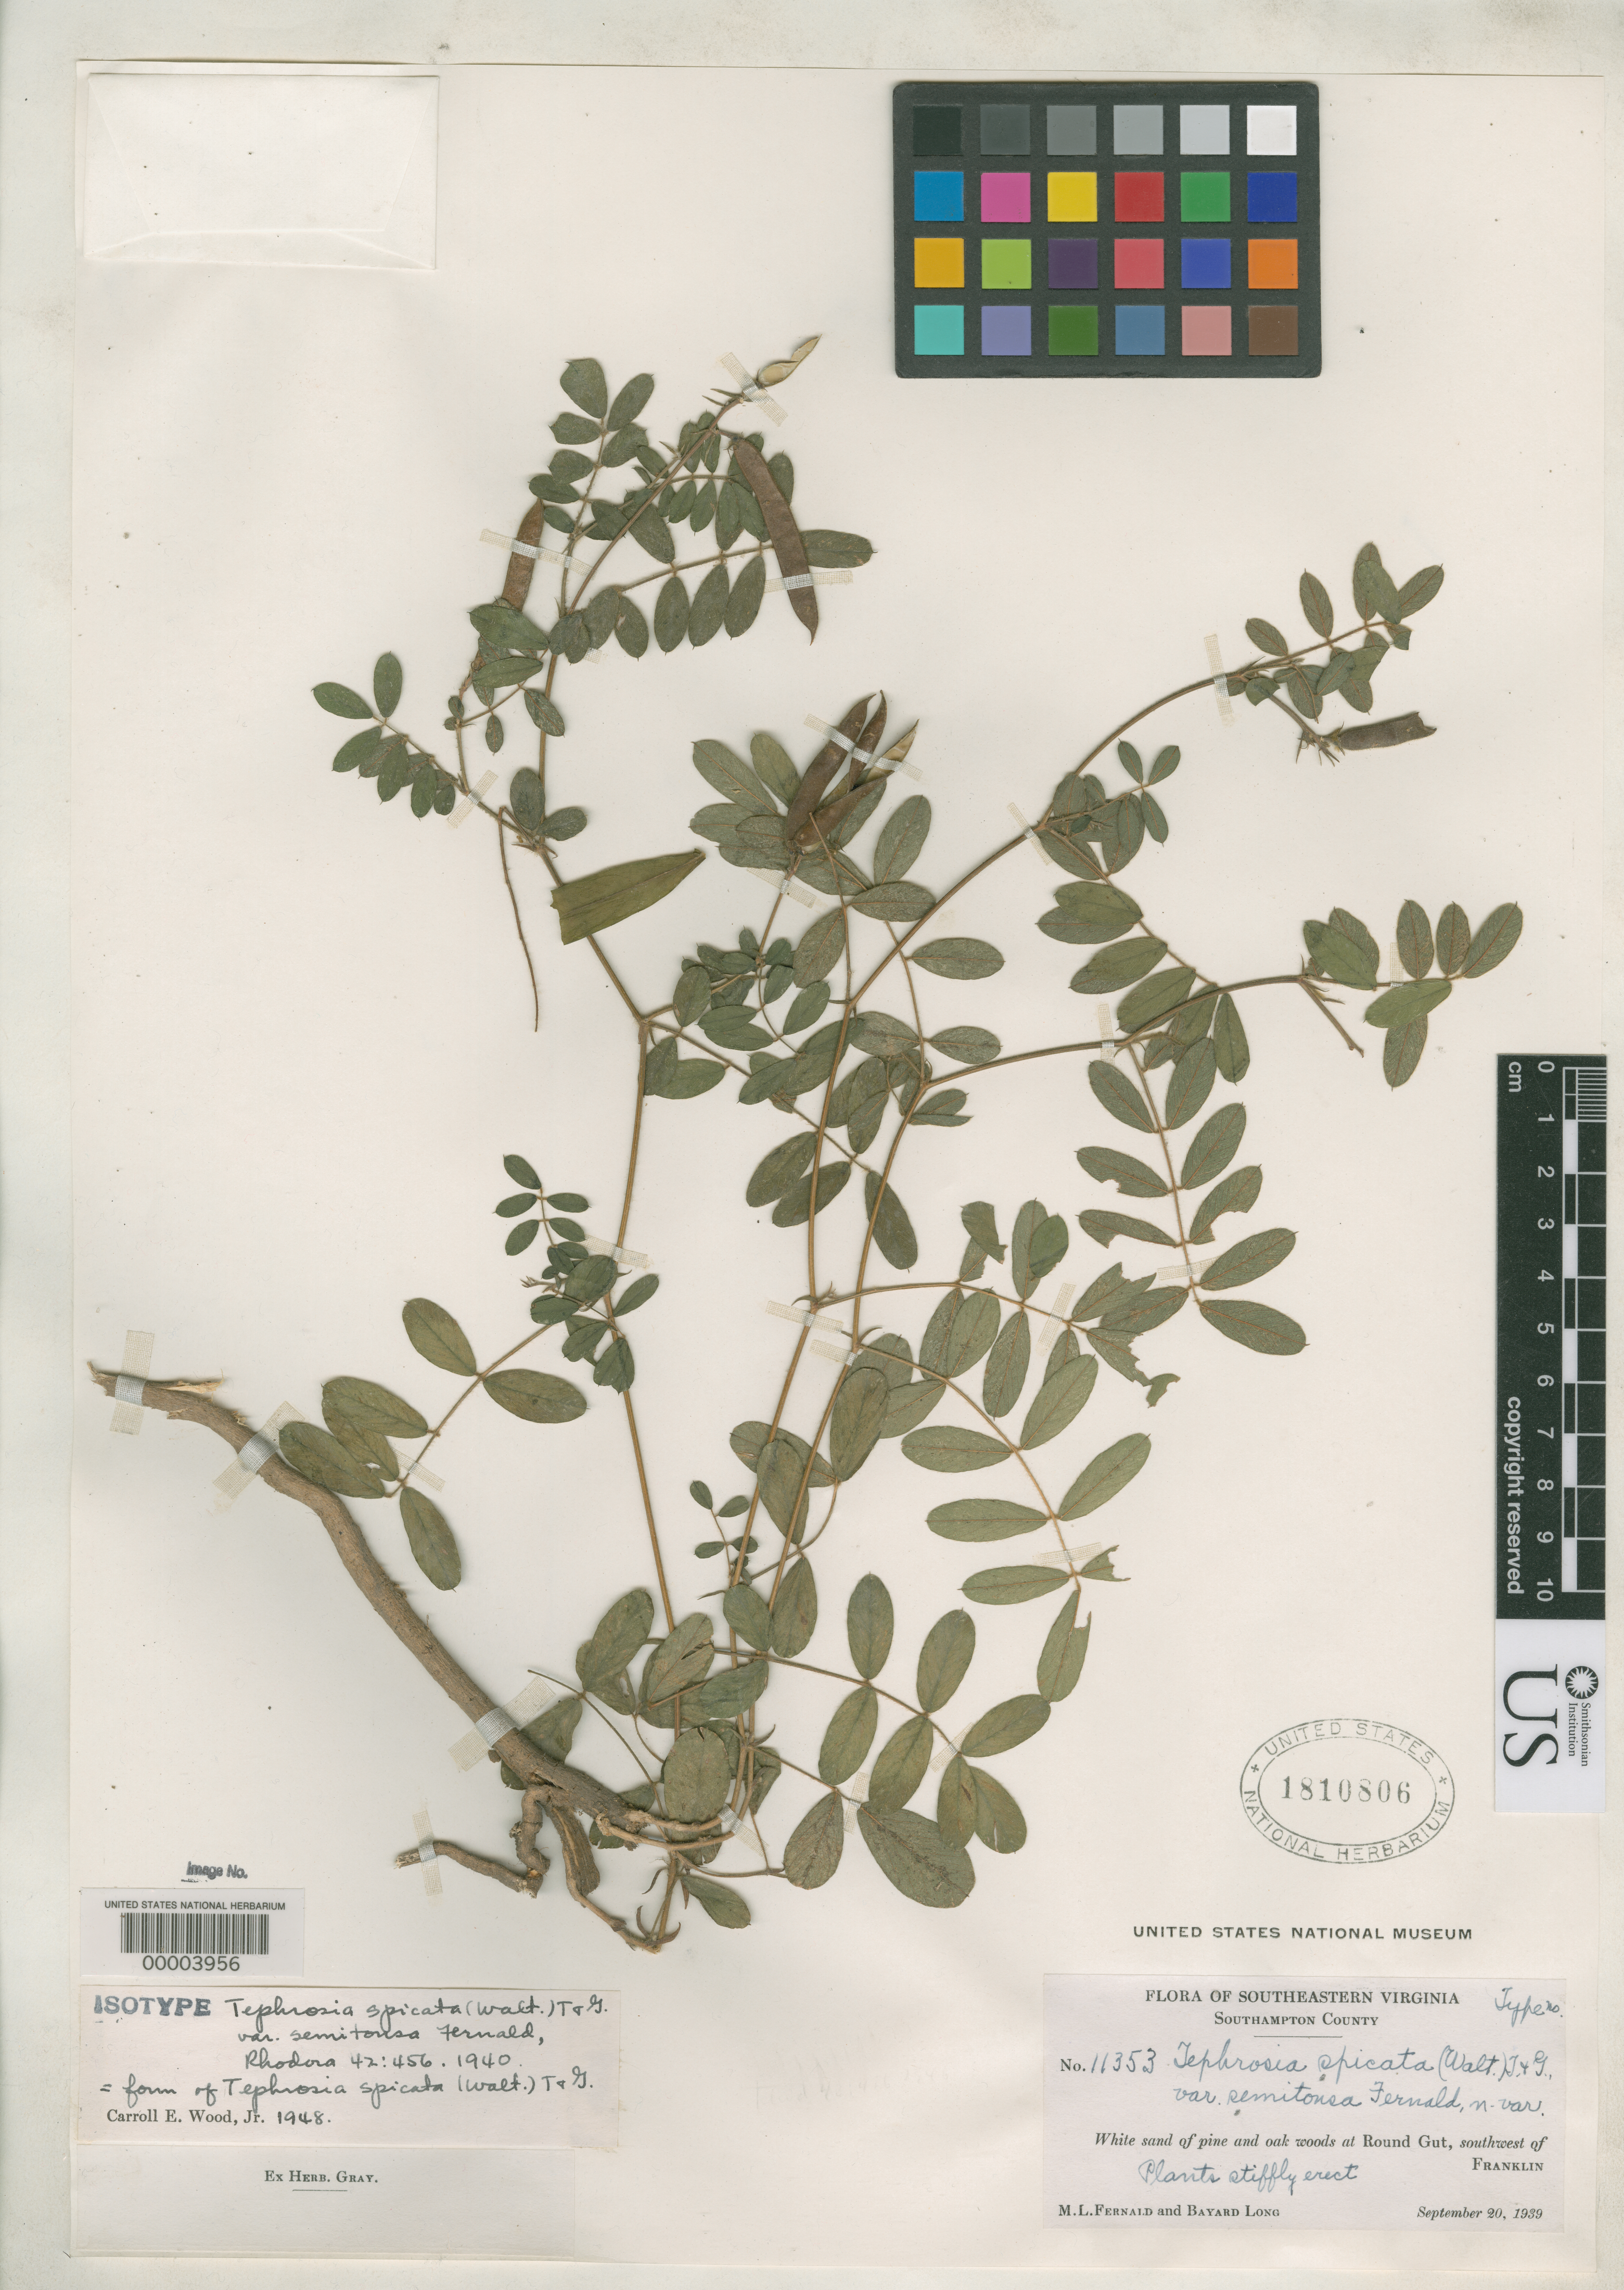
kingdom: Plantae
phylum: Tracheophyta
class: Magnoliopsida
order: Fabales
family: Fabaceae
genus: Tephrosia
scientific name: Tephrosia spicata var. semitonsa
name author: Fernald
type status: Isotype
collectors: M. L. Fernald & B. H. Long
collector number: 11353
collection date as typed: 20 Sep 1939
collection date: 1939-09-20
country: United States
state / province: Virginia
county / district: Southampton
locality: At Round Gut, SW of Franklin.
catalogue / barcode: US 1810806